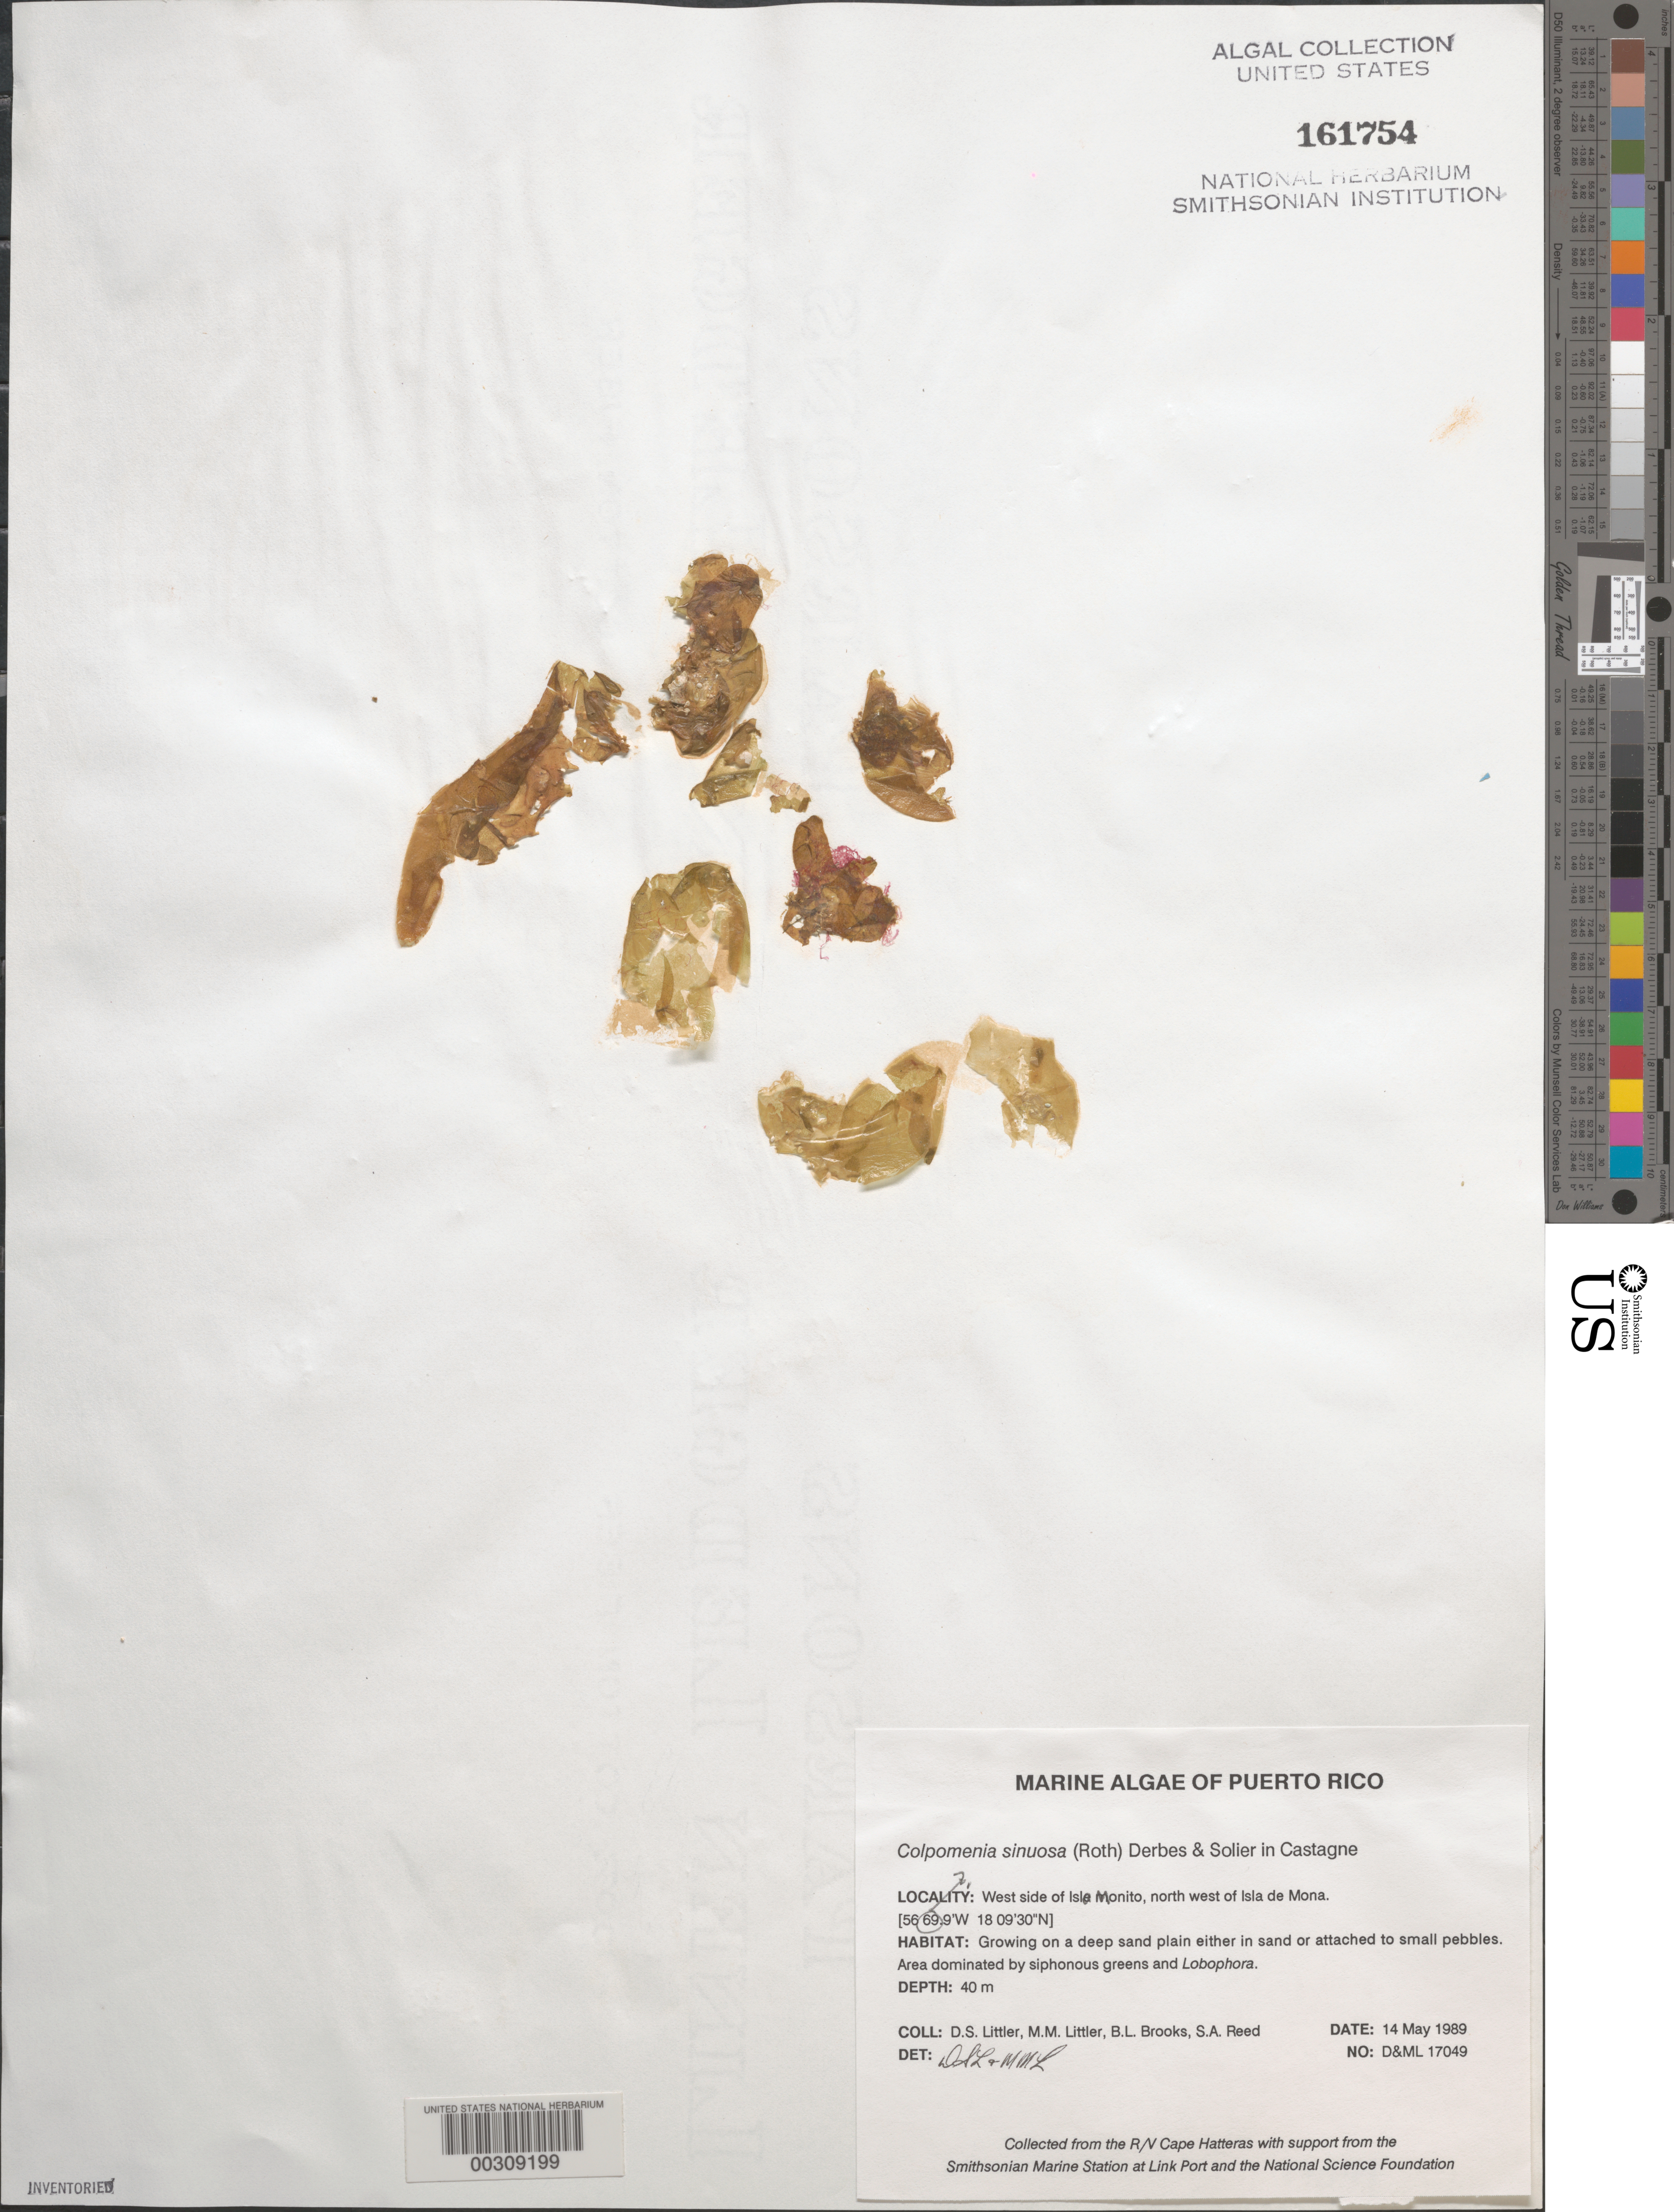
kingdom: Chromista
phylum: Ochrophyta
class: Phaeophyceae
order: Scytosiphonales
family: Scytosiphonaceae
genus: Colpomenia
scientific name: Colpomenia sinuosa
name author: (K. Mert. ex Roth) Derbes & Solier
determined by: Littler, D. S.; Littler, M. M.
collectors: D. S. Littler, M. M. Littler, B. Brooks & S. Reed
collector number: D&ML 17049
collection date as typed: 14 May 1989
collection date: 1989-05-14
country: Puerto Rico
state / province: Mayaguëz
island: Monito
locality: Isla Monito, northwest of Isla de Mona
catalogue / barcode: US 161754